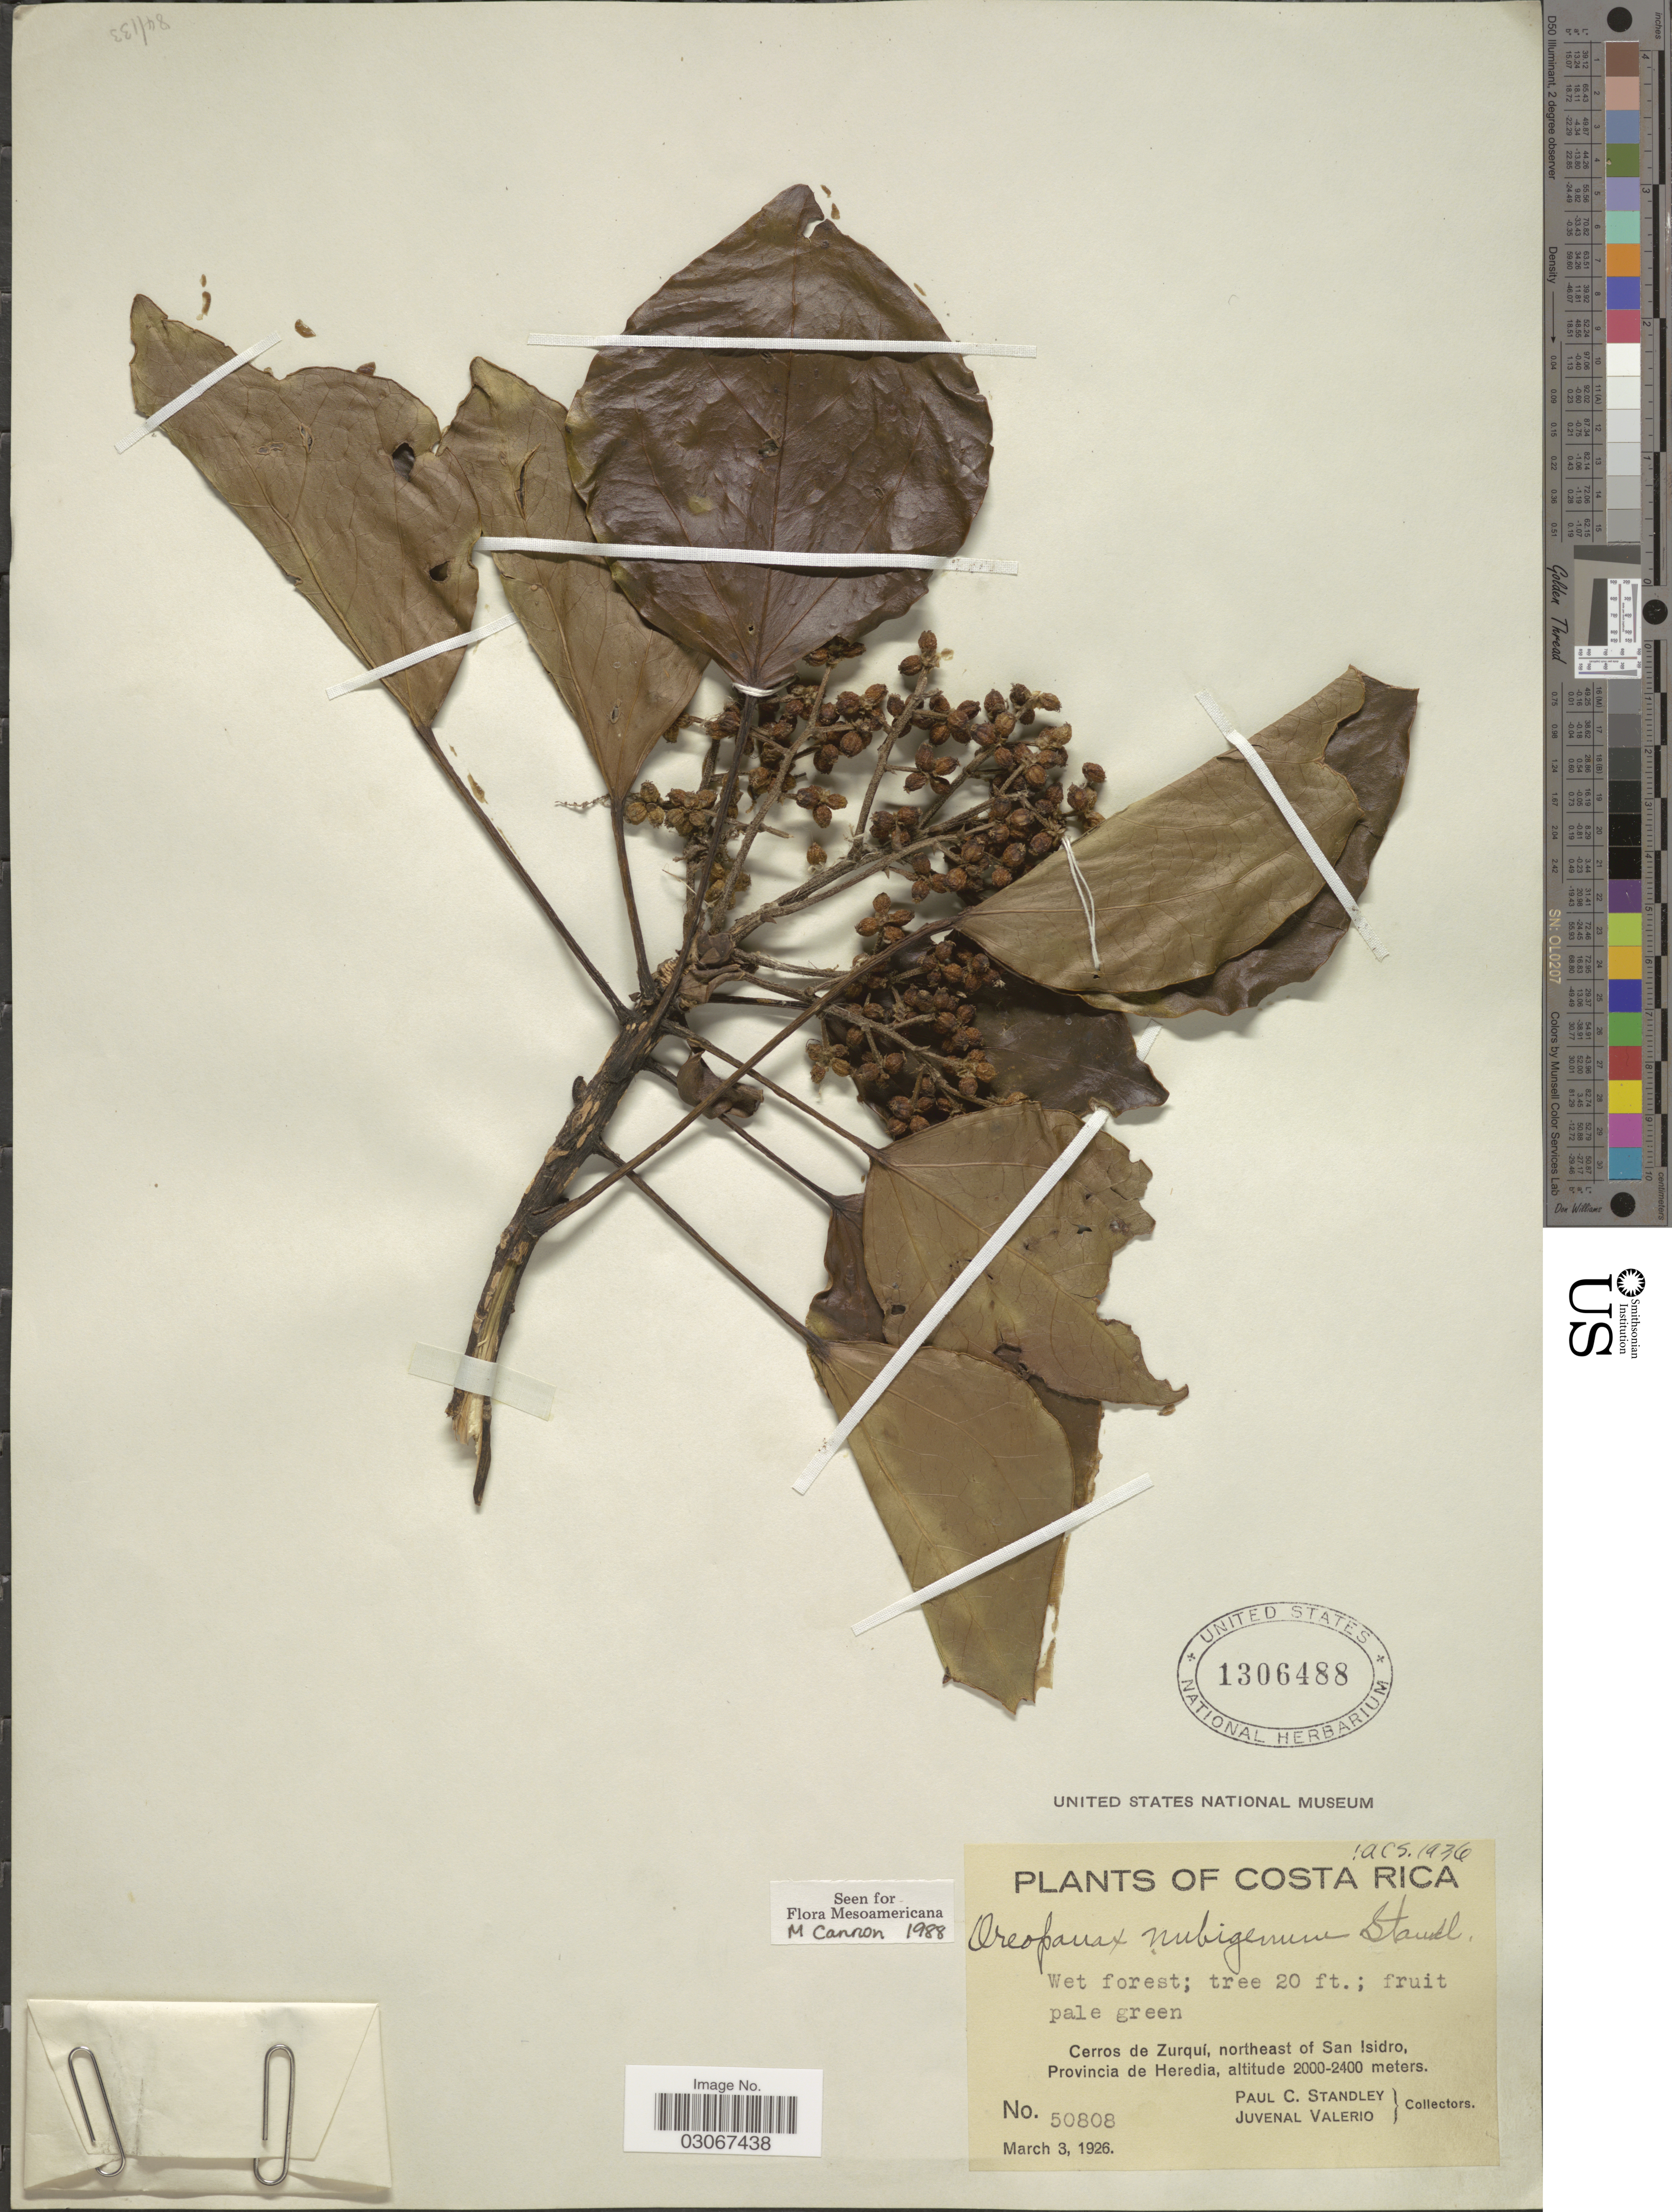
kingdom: Plantae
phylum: Tracheophyta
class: Magnoliopsida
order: Apiales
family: Araliaceae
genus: Oreopanax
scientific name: Oreopanax nubigenus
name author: Standl.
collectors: P. C. Standley & J. Valerio R.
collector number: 50808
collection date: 1926-03-03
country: Costa Rica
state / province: Heredia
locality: Cerros de Zurquí, northeast of San Isidro.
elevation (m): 2000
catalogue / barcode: US 1306488